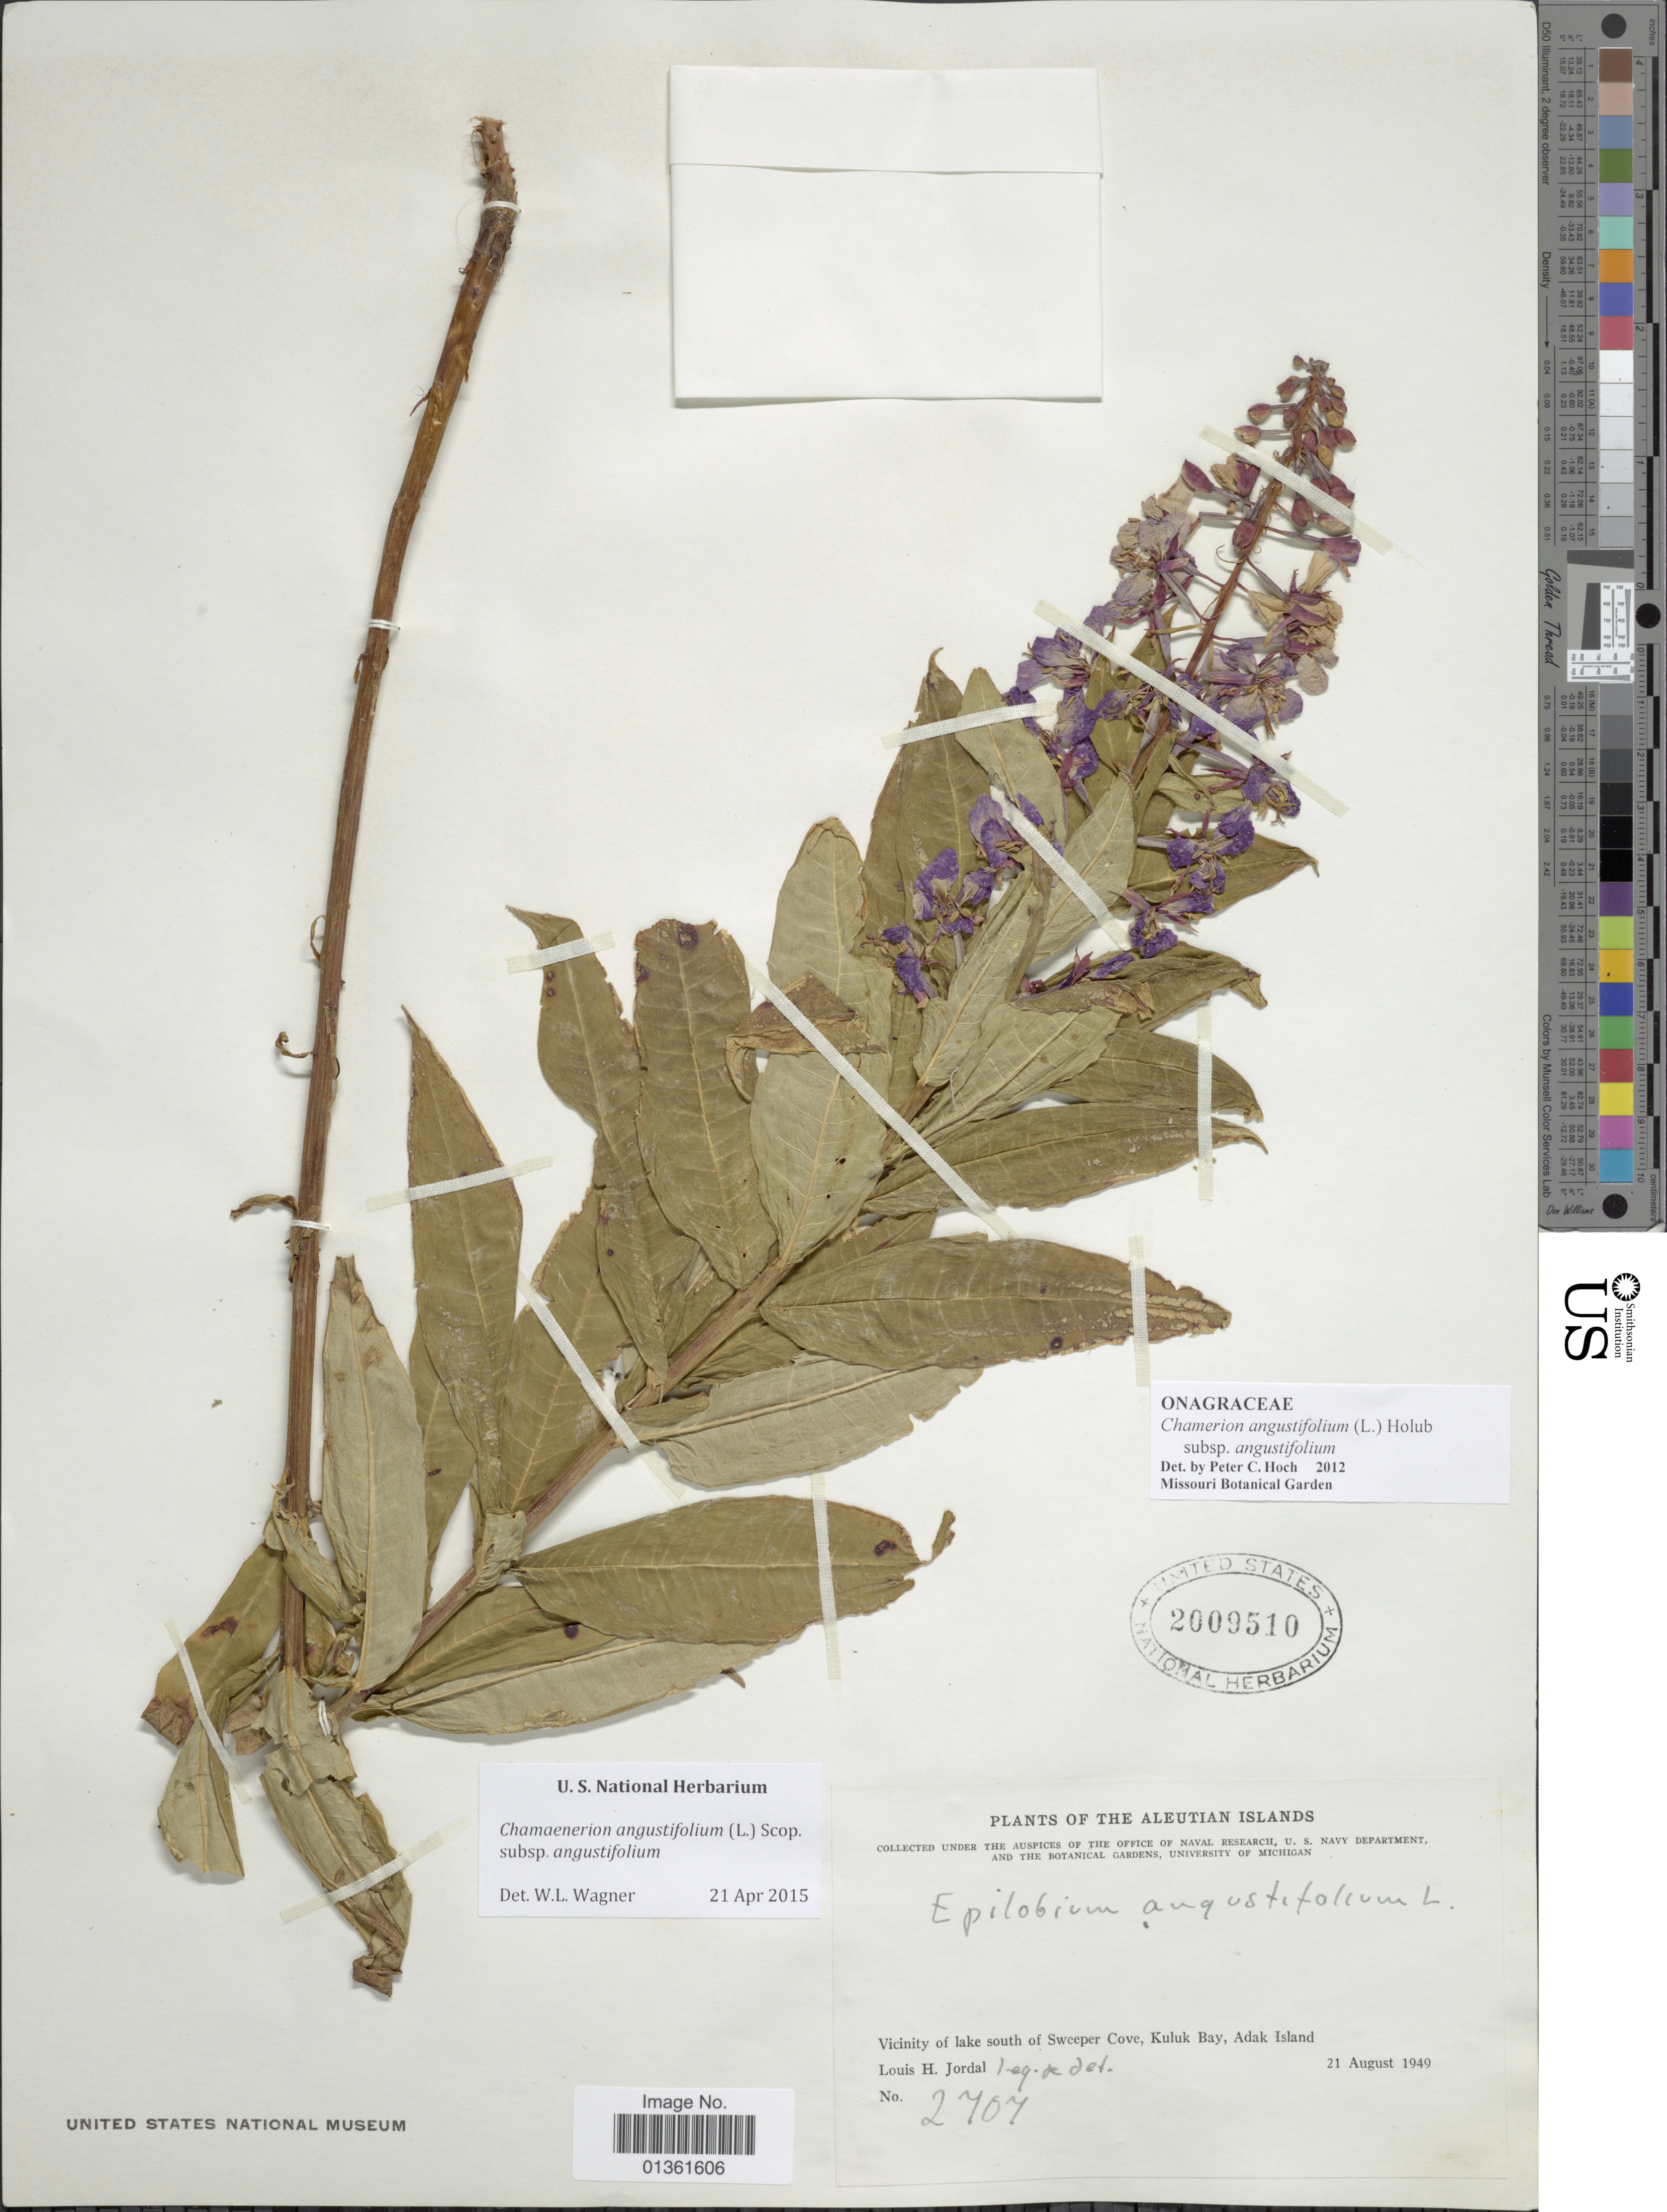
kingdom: Plantae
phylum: Tracheophyta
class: Magnoliopsida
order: Myrtales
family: Onagraceae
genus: Chamaenerion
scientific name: Chamaenerion angustifolium subsp. angustifolium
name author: (L.) Scop.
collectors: L. Jordal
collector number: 2707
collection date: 1949-08-21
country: United States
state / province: Alaska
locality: Aleutian Islands. Vicinity of lake south of Sweeper Cove, Kuluk Bay, Adak Island.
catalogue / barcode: US 2009510